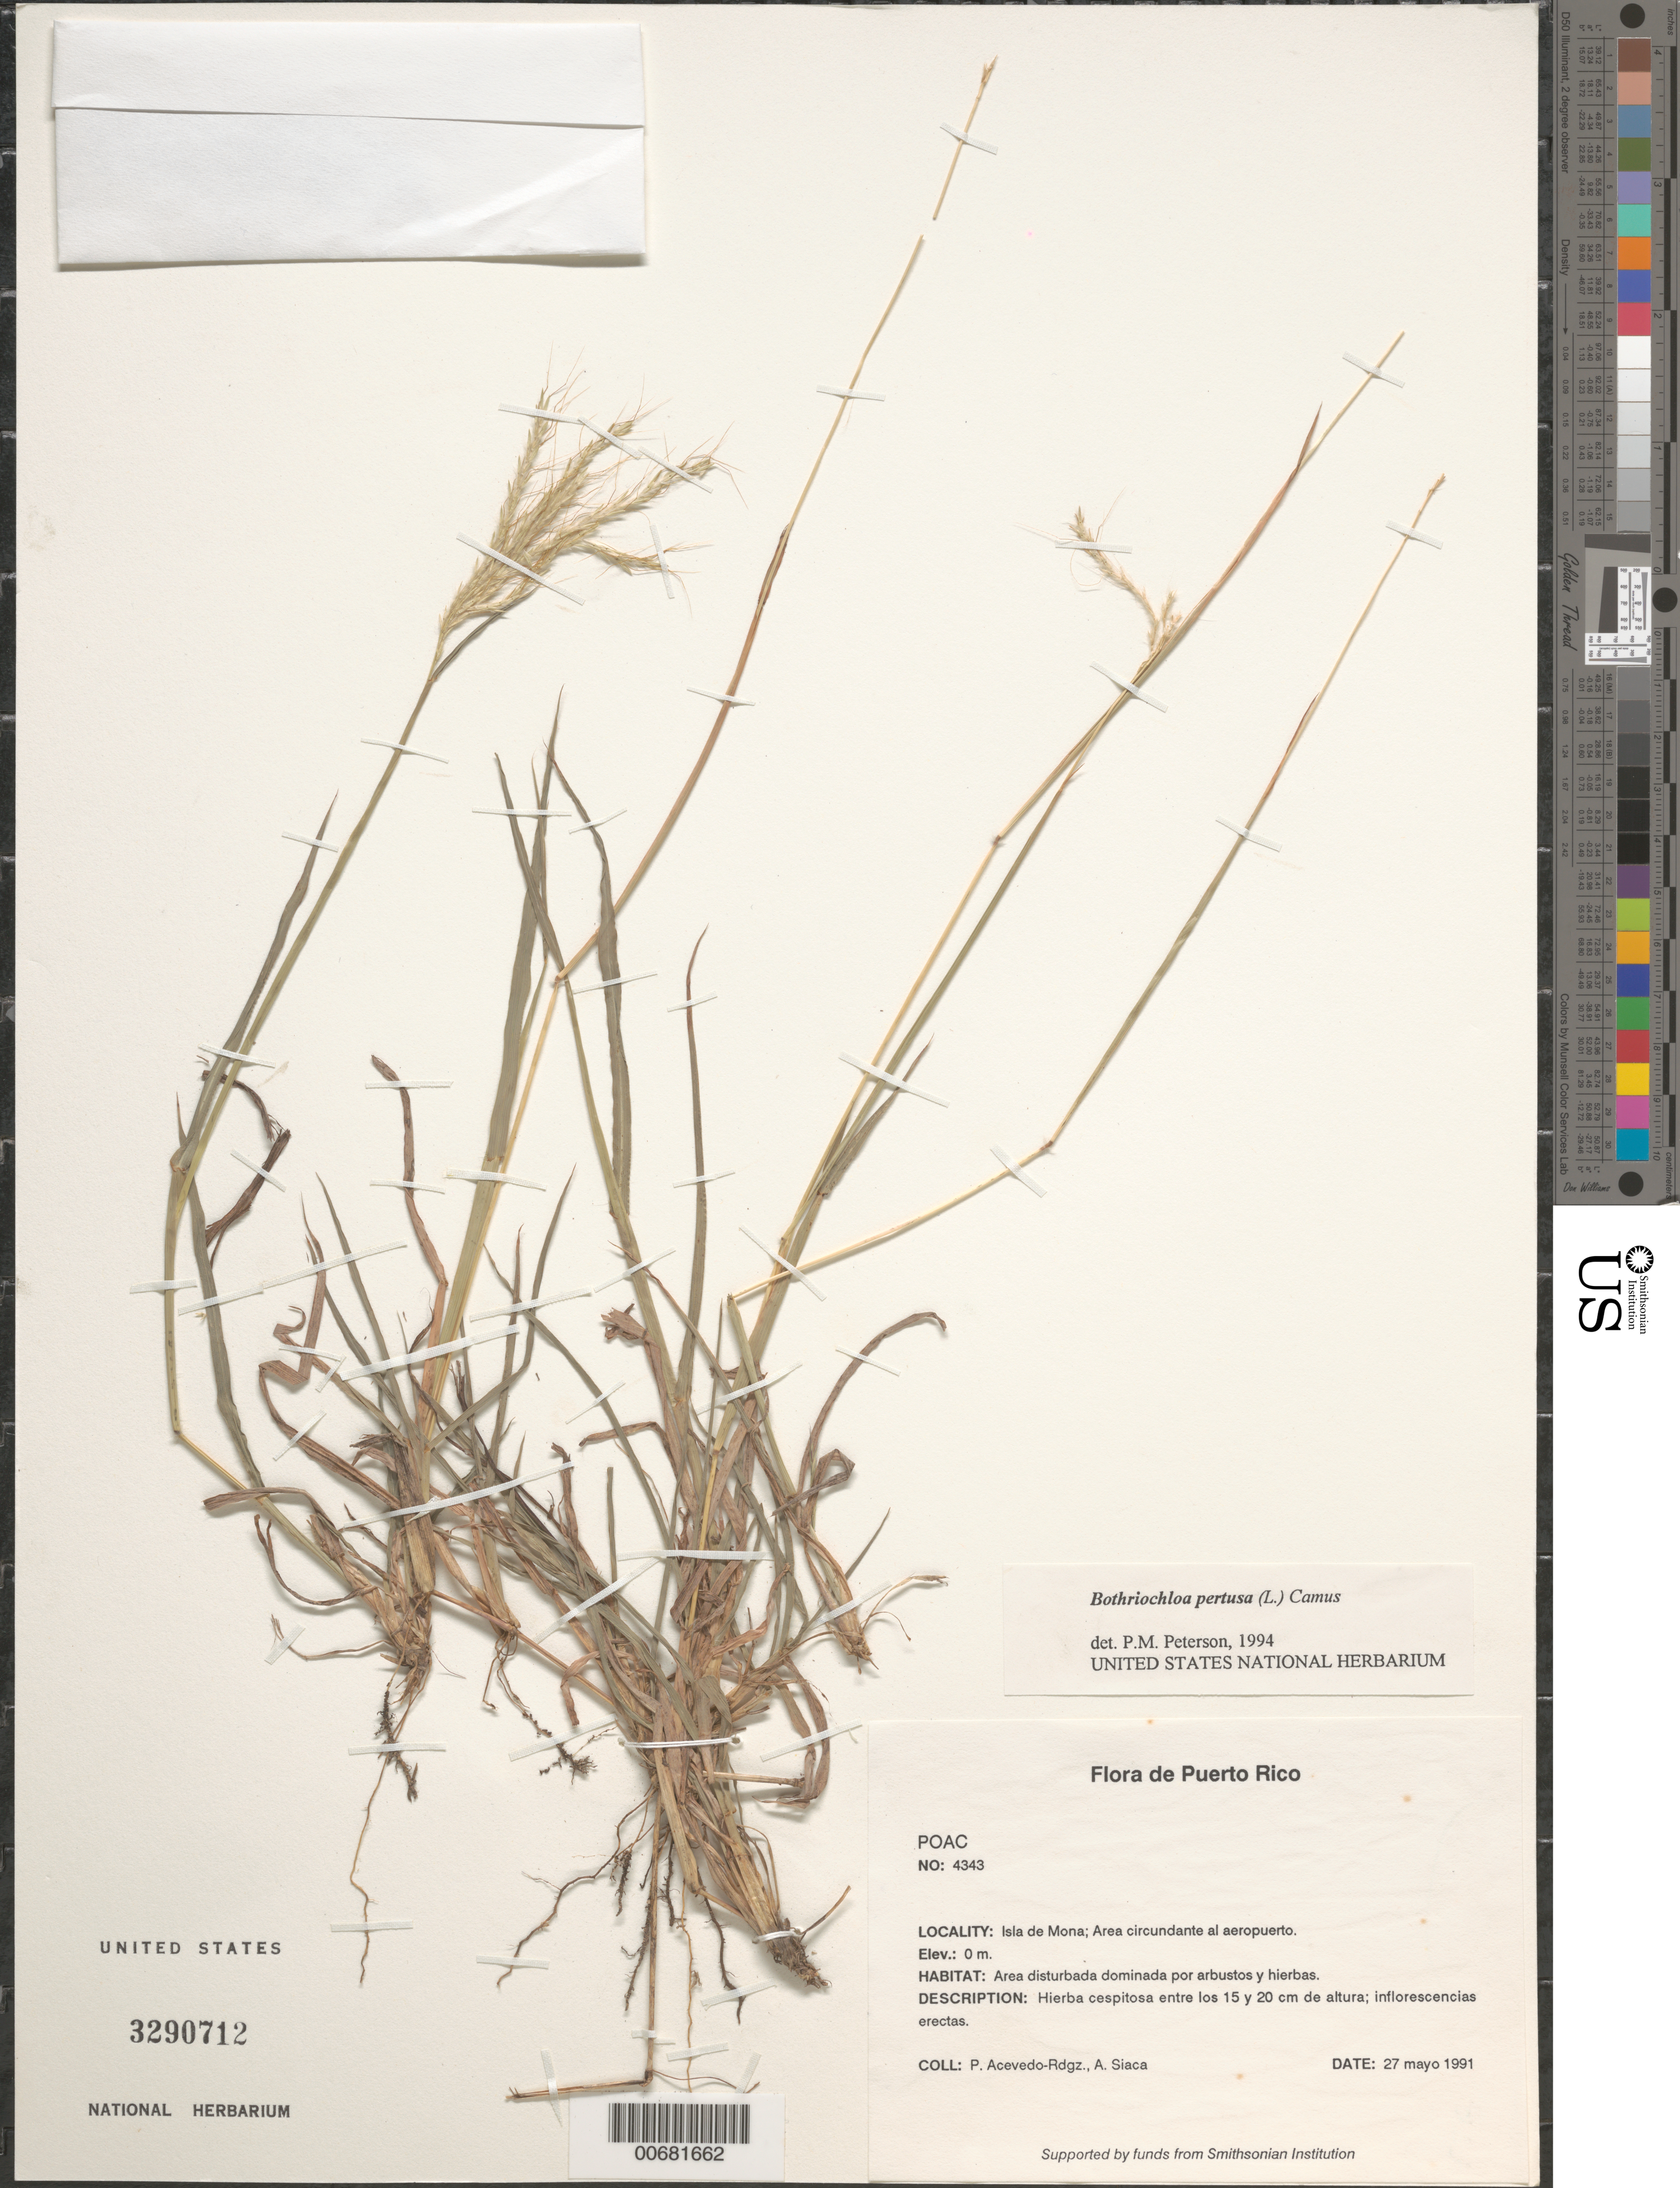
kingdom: Plantae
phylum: Tracheophyta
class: Liliopsida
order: Poales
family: Poaceae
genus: Bothriochloa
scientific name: Bothriochloa pertusa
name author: (L.) A. Camus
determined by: Peterson, Paul M., (BOT), Smithsonian Institution - National Museum of Natural History (UNITED STATES)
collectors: P. Acevedo-Rodr. & A. Siaca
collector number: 4343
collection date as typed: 27 May 1991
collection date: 1991-05-27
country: Puerto Rico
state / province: Mayaguëz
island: Mona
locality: Isla de Mona; Area circundante al aeropuerto.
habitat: Area disturbada dominada por arbustos y hierbas.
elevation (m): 0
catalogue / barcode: US 3290712